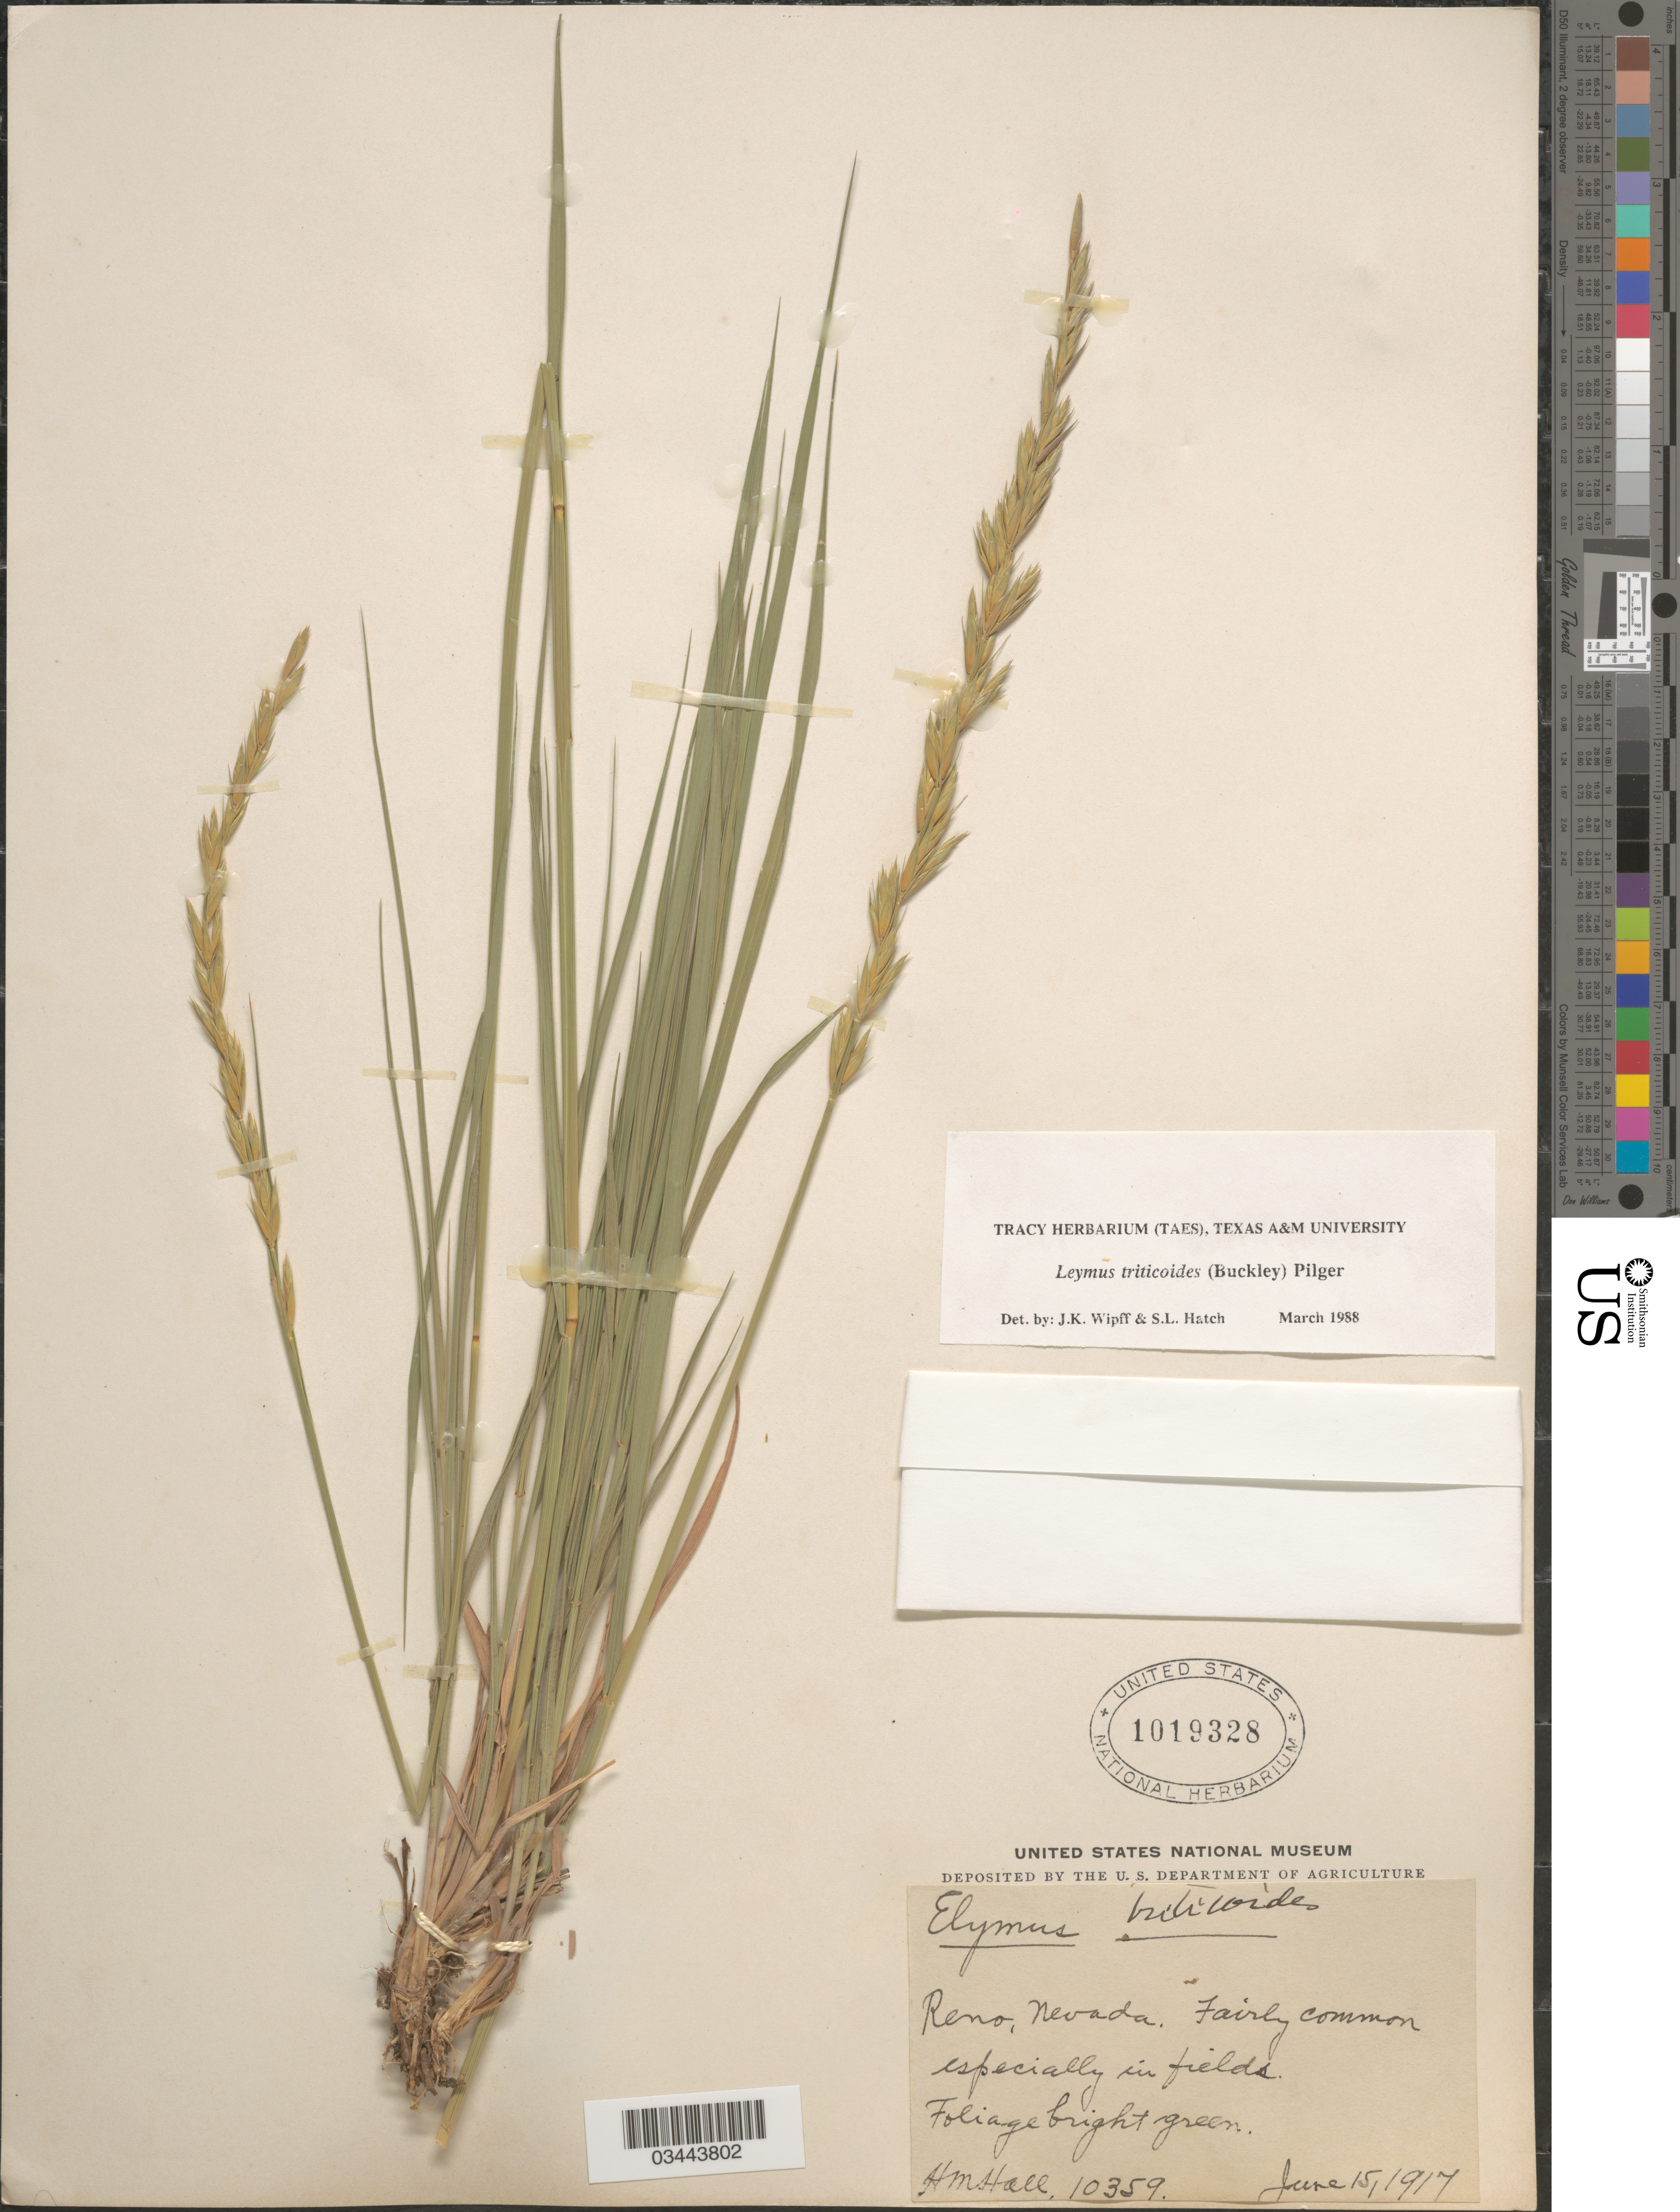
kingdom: Plantae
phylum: Tracheophyta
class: Liliopsida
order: Poales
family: Poaceae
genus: Leymus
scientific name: Leymus triticoides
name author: (Buckley) Pilg.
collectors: H. M. Hall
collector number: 10359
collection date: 1917-06-15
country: United States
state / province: Nevada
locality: Reno. Fairly common especially in fields.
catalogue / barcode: US 1019328